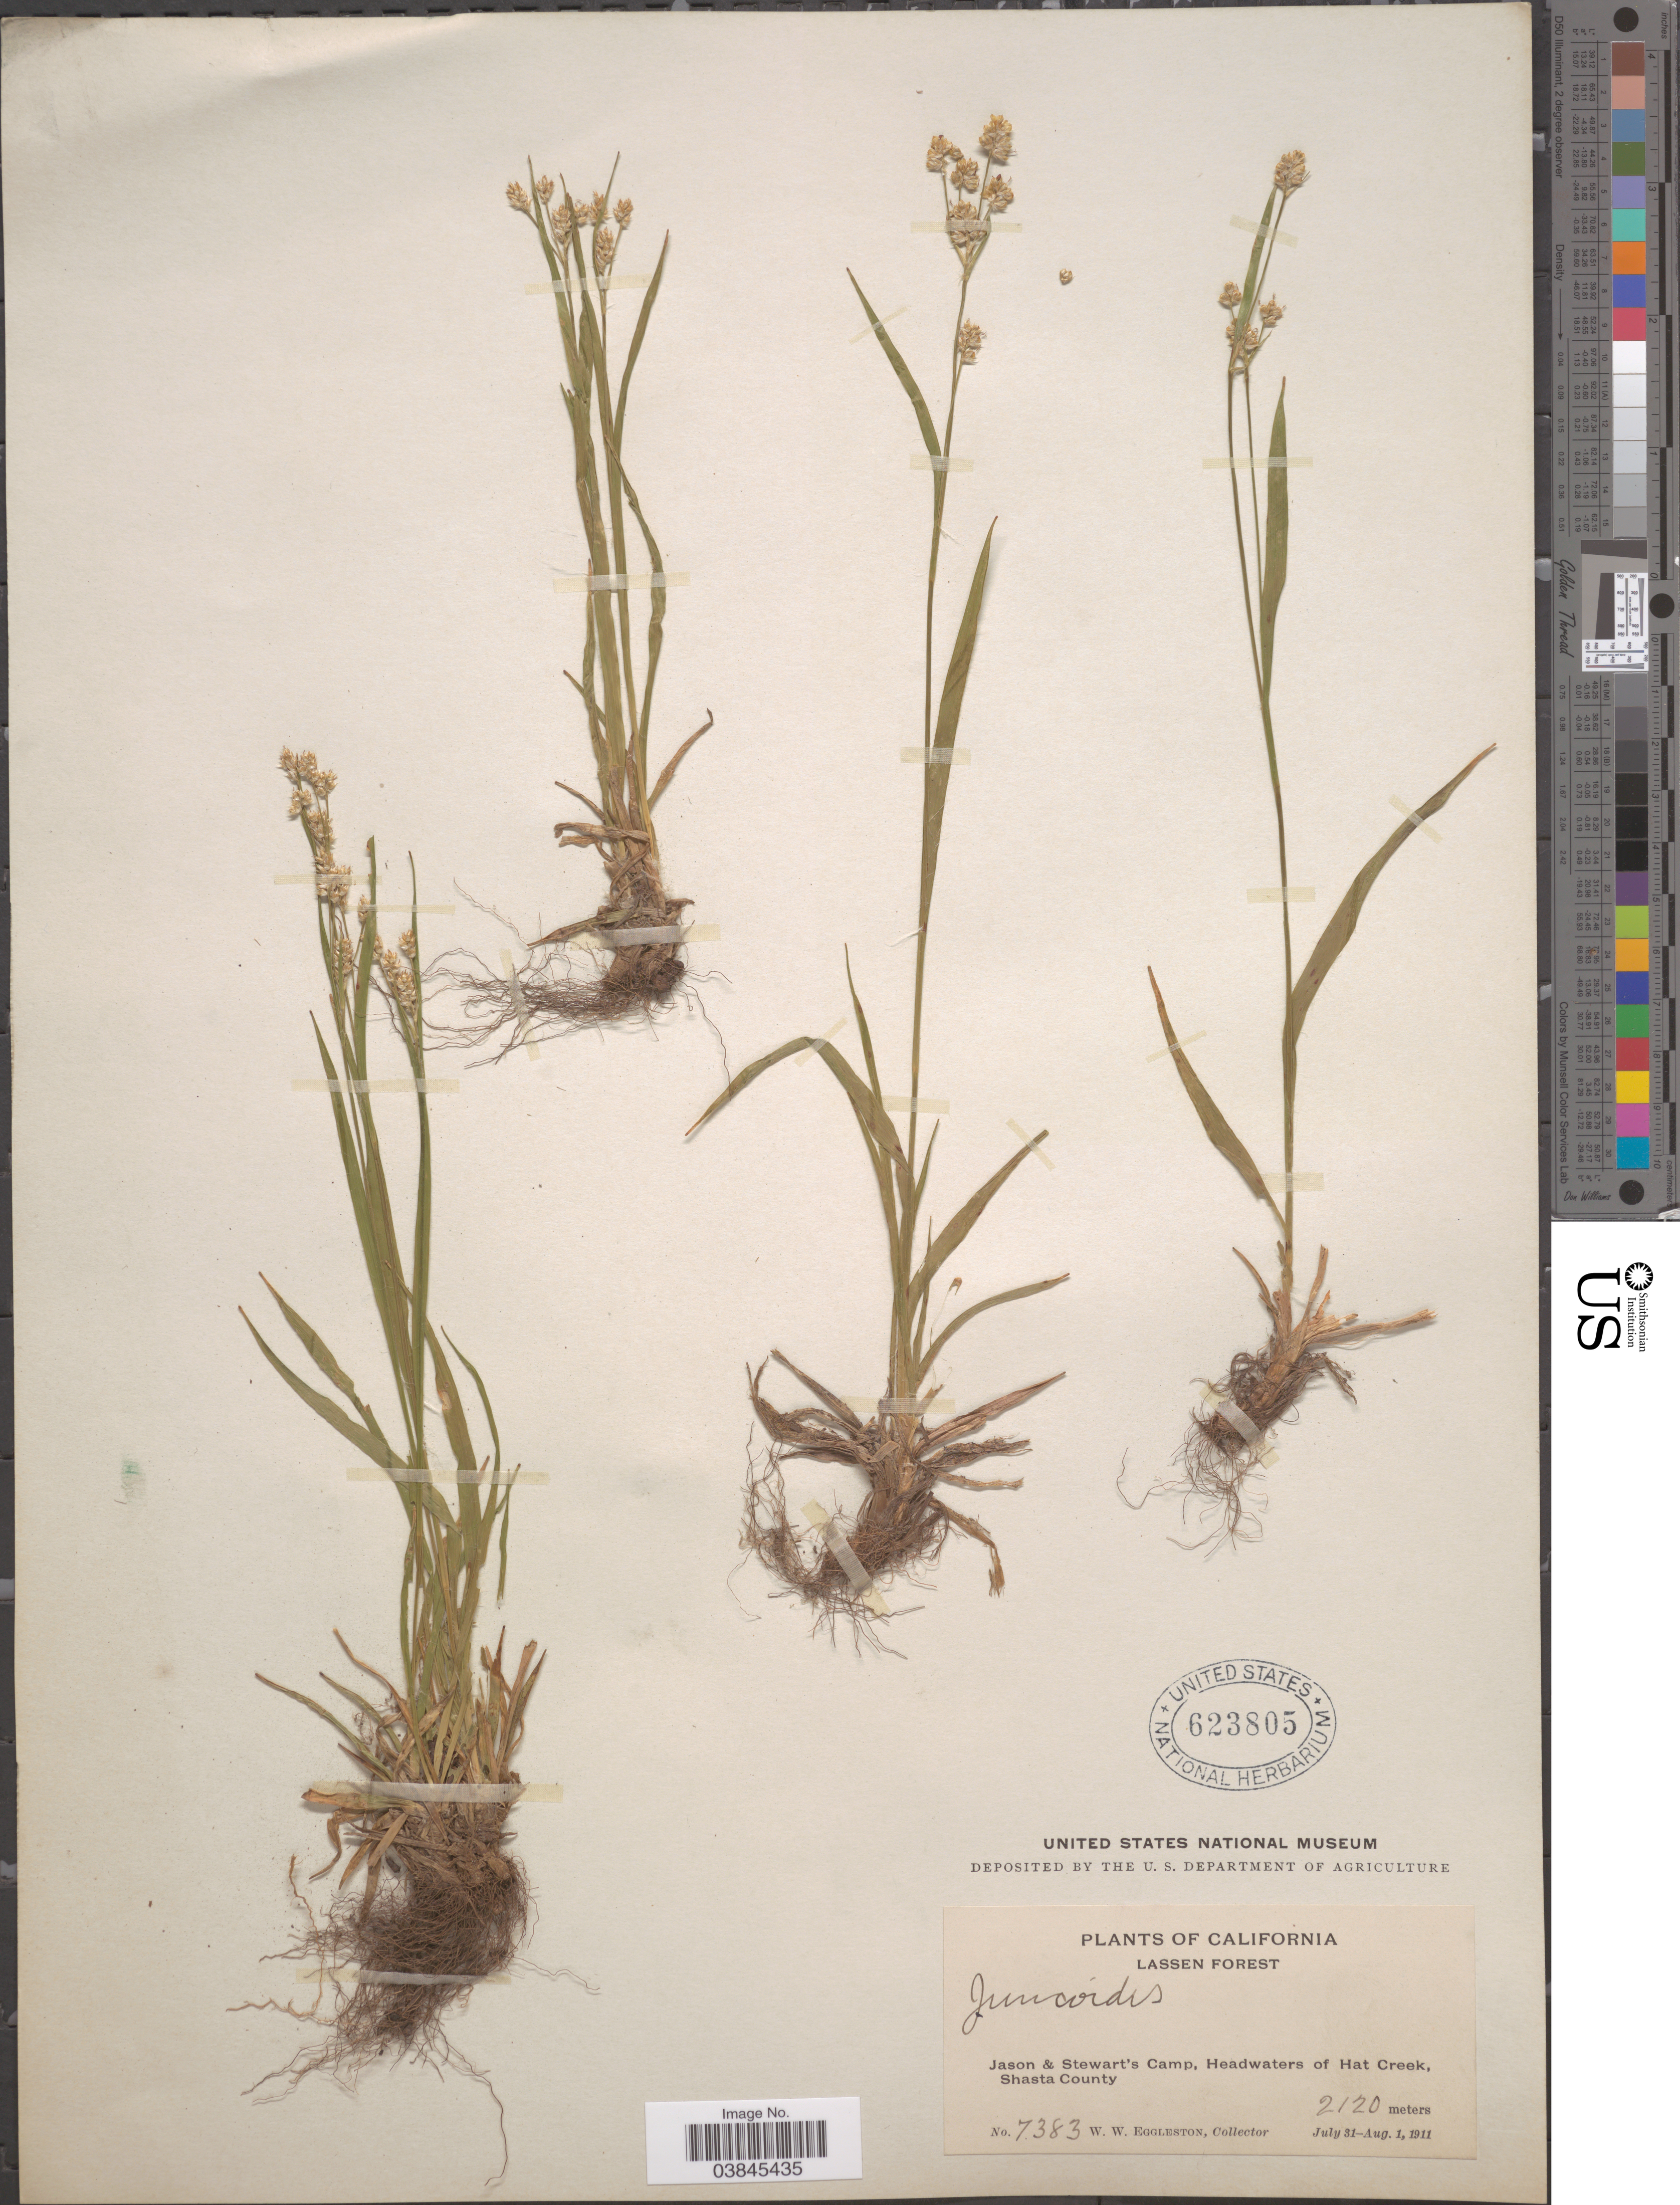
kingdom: Plantae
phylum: Tracheophyta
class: Liliopsida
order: Poales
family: Juncaceae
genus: Luzula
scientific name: Luzula campestris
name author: (L.) DC.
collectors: W. W. Eggleston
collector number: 7383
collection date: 1911-07-31/1911-08-01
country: United States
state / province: California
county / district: Shasta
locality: Lassen Forest. Jason & Stewart's Camp, Headwaters of Hat Creek, Shasta County.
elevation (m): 2120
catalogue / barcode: US 623805